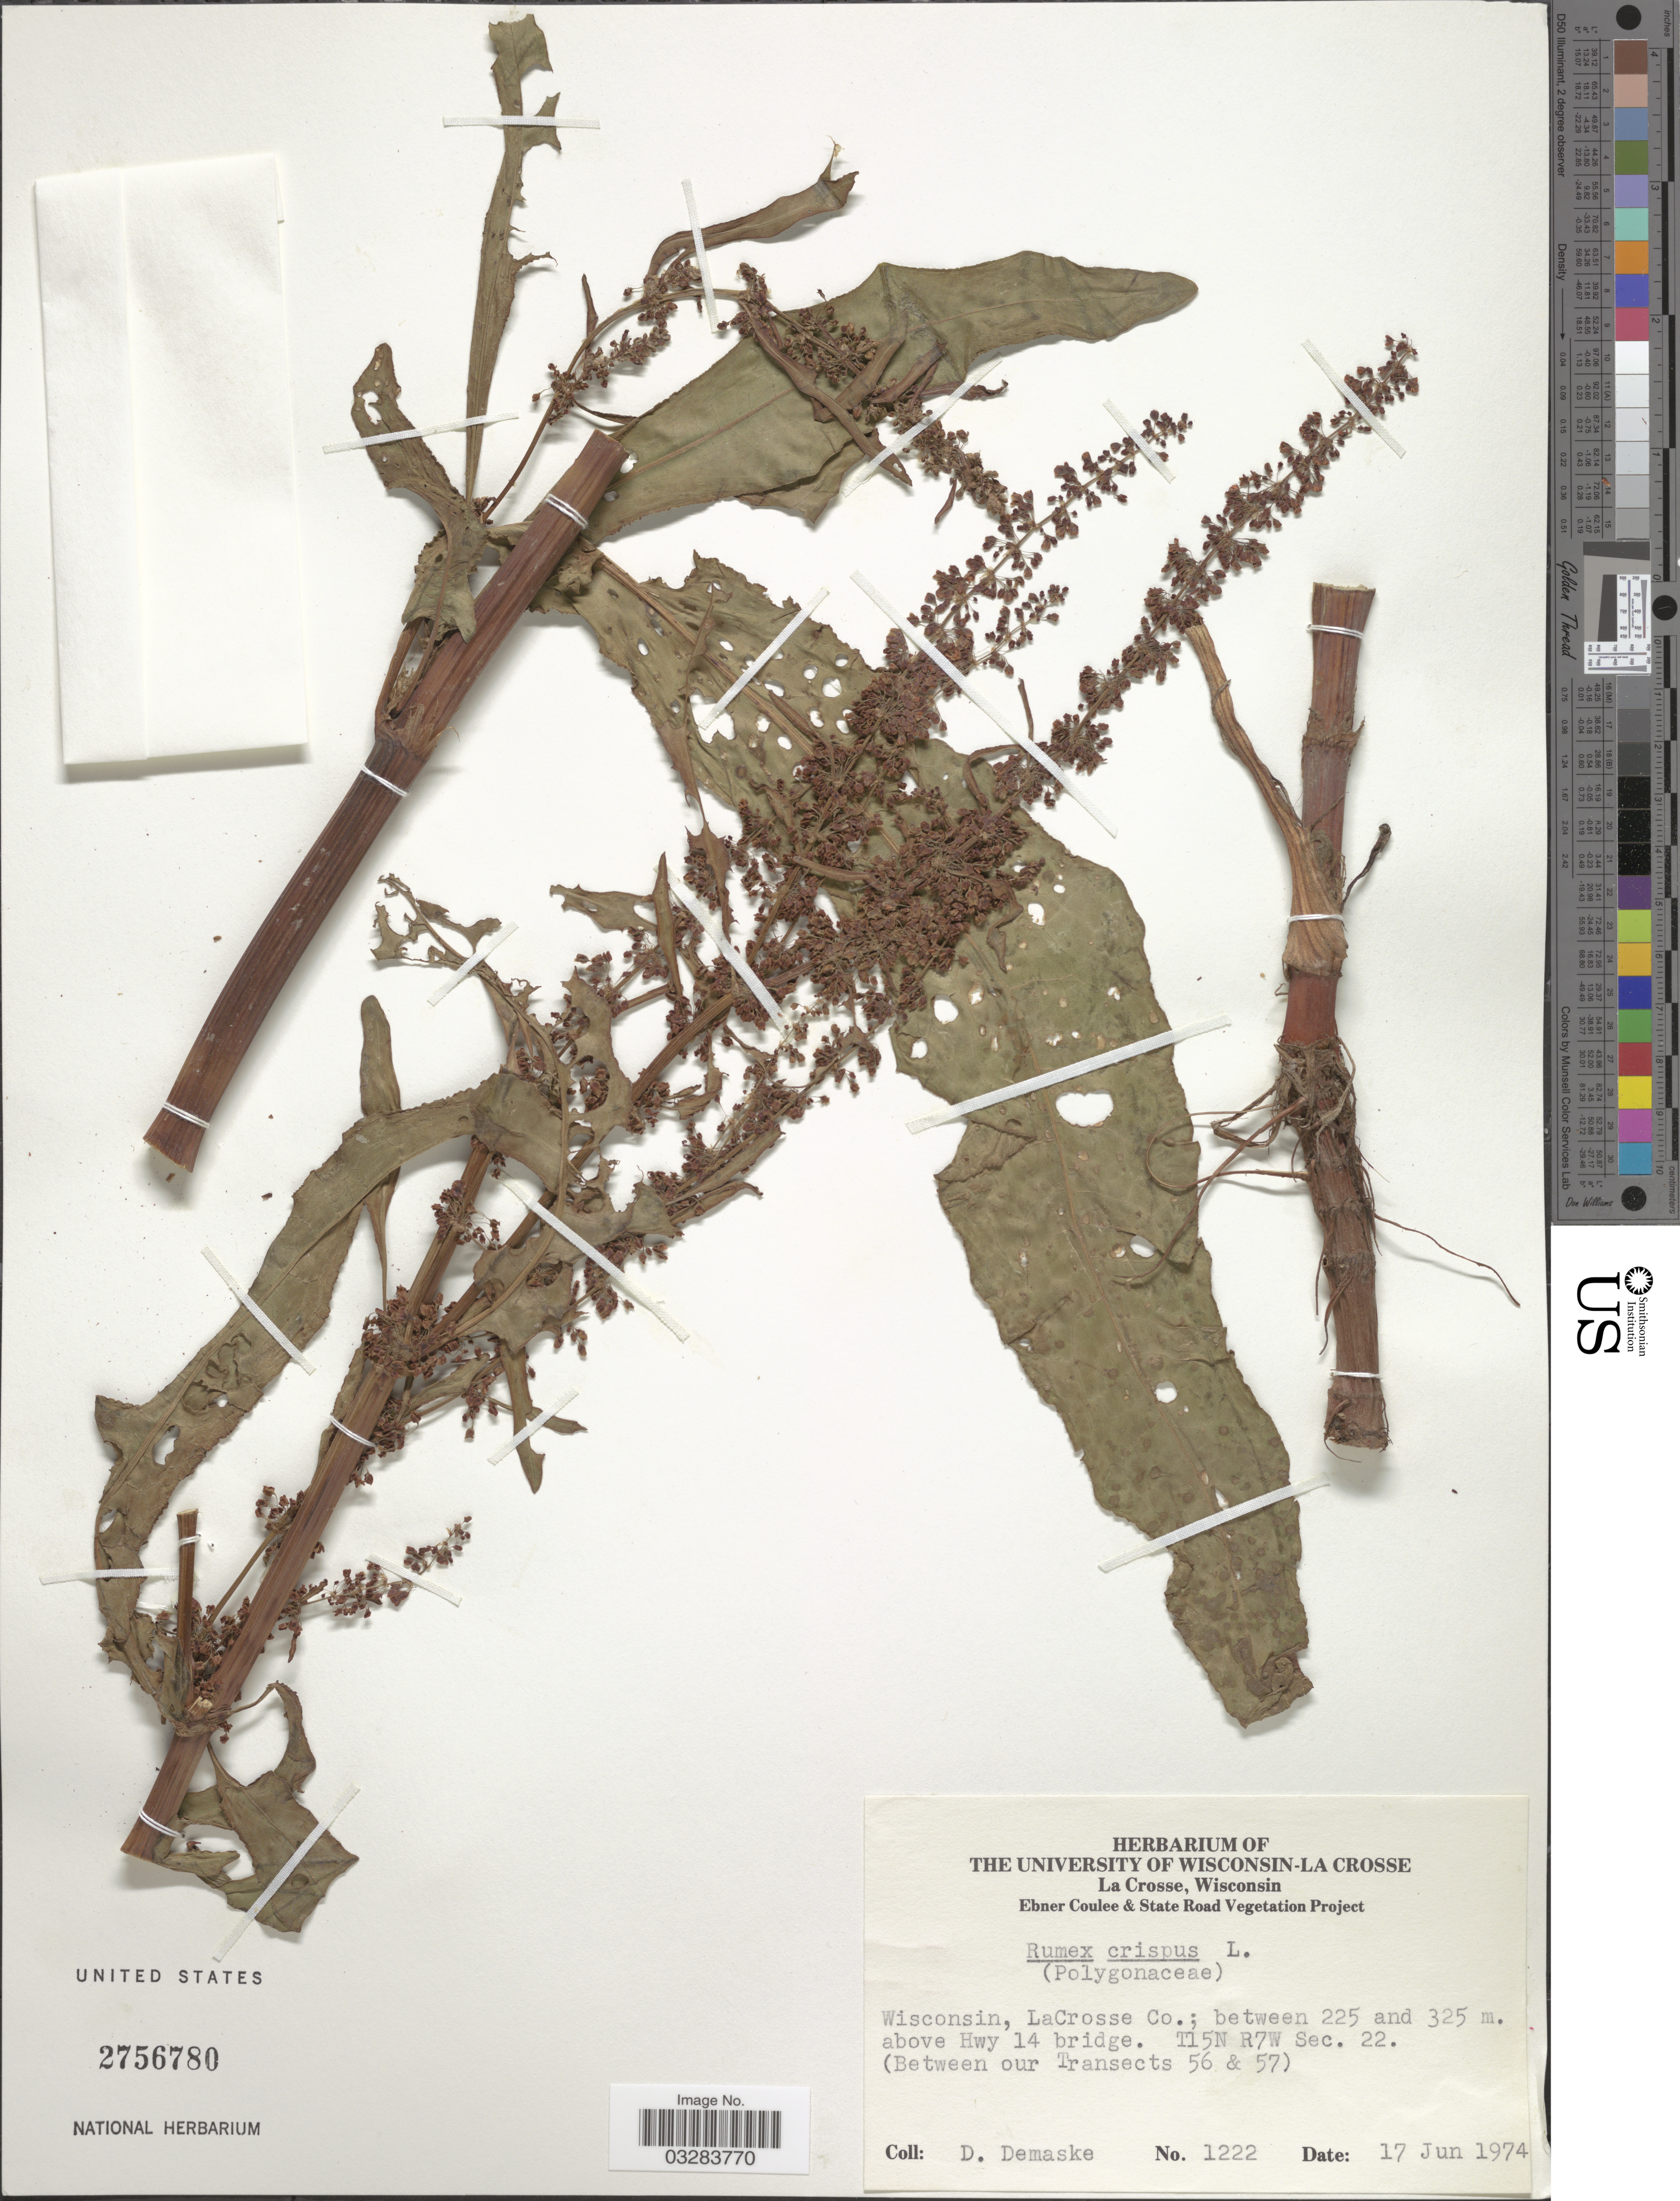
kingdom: Plantae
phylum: Tracheophyta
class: Magnoliopsida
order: Caryophyllales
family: Polygonaceae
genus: Rumex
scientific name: Rumex crispus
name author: L.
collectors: D. Demaske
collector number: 1222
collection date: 1974-06-17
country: United States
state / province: Wisconsin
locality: LaCrosse Co.; between 225 and 325 m. above Hwy 14 bridge. T15N R7W Sec. 22. (Between our Transects 56 &57).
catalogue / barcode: US 2756780